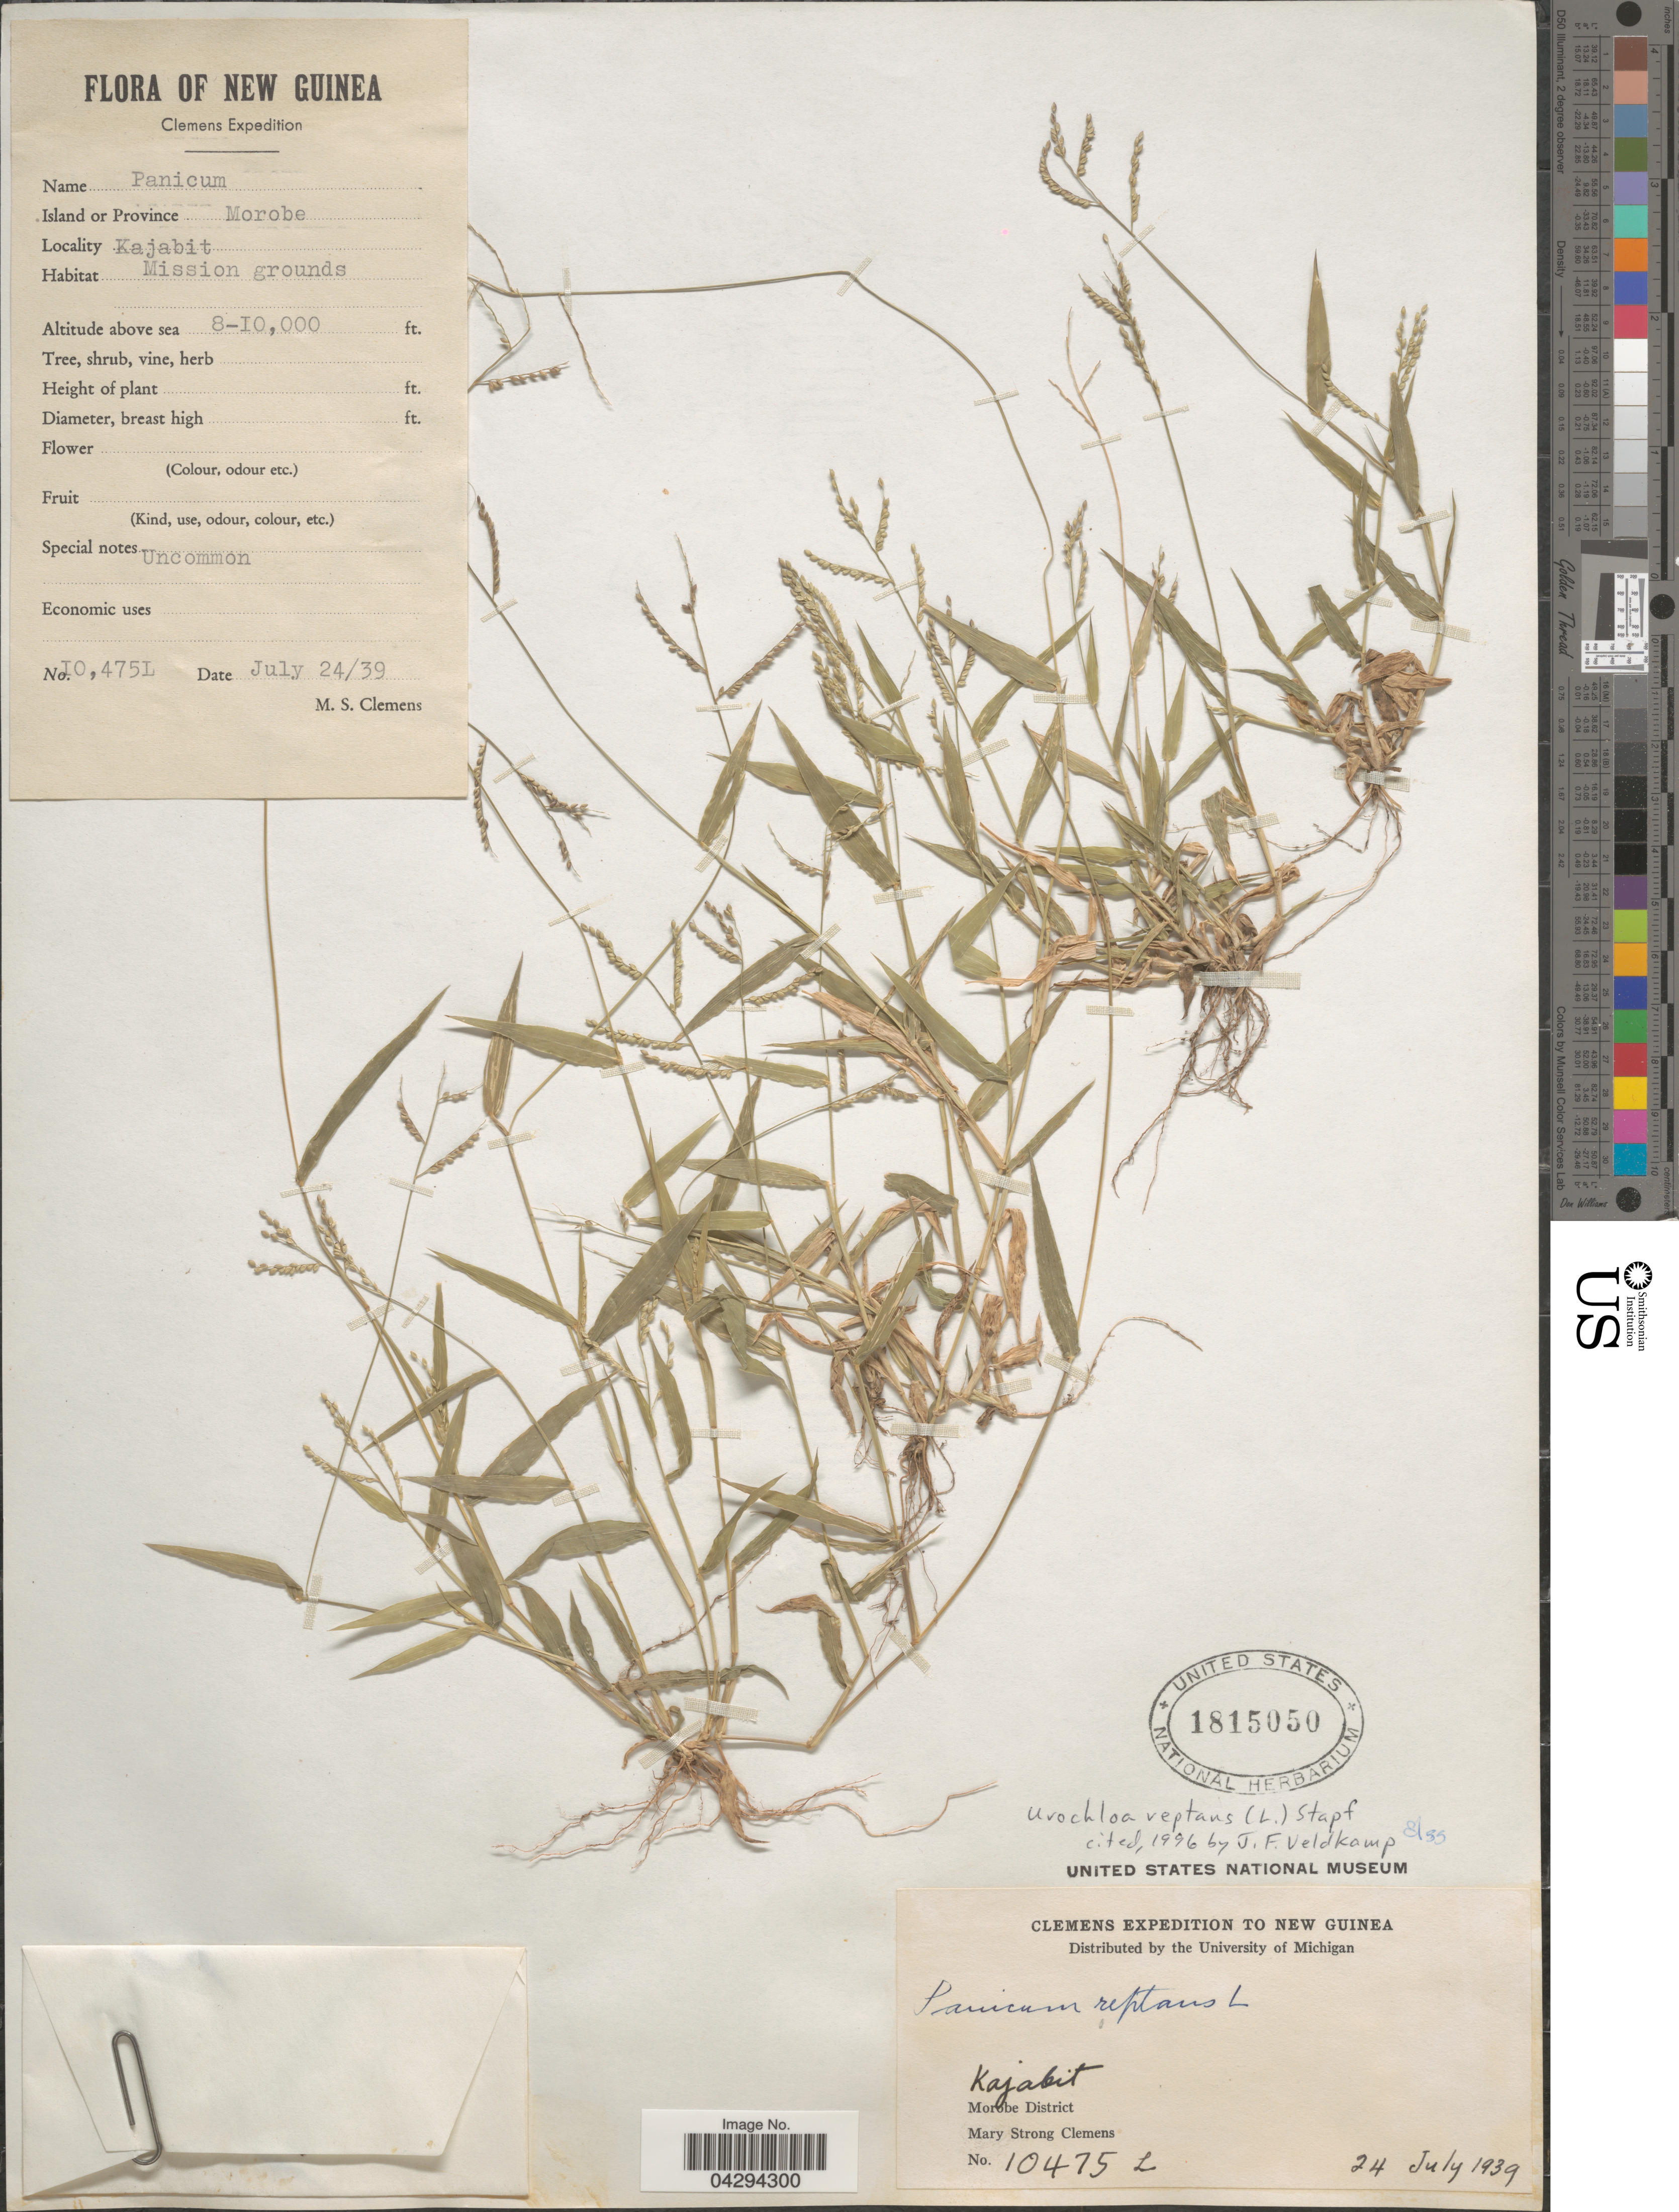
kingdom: Plantae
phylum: Tracheophyta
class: Liliopsida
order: Poales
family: Poaceae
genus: Urochloa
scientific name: Urochloa reptans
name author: (L.) Stapf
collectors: M. S. Clemens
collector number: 10475L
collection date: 1939-07-14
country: Papua New Guinea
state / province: Morobe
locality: Clemens Expedition to New Guinea. Kajabit. Morobe District.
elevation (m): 2438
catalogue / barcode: US 1815050